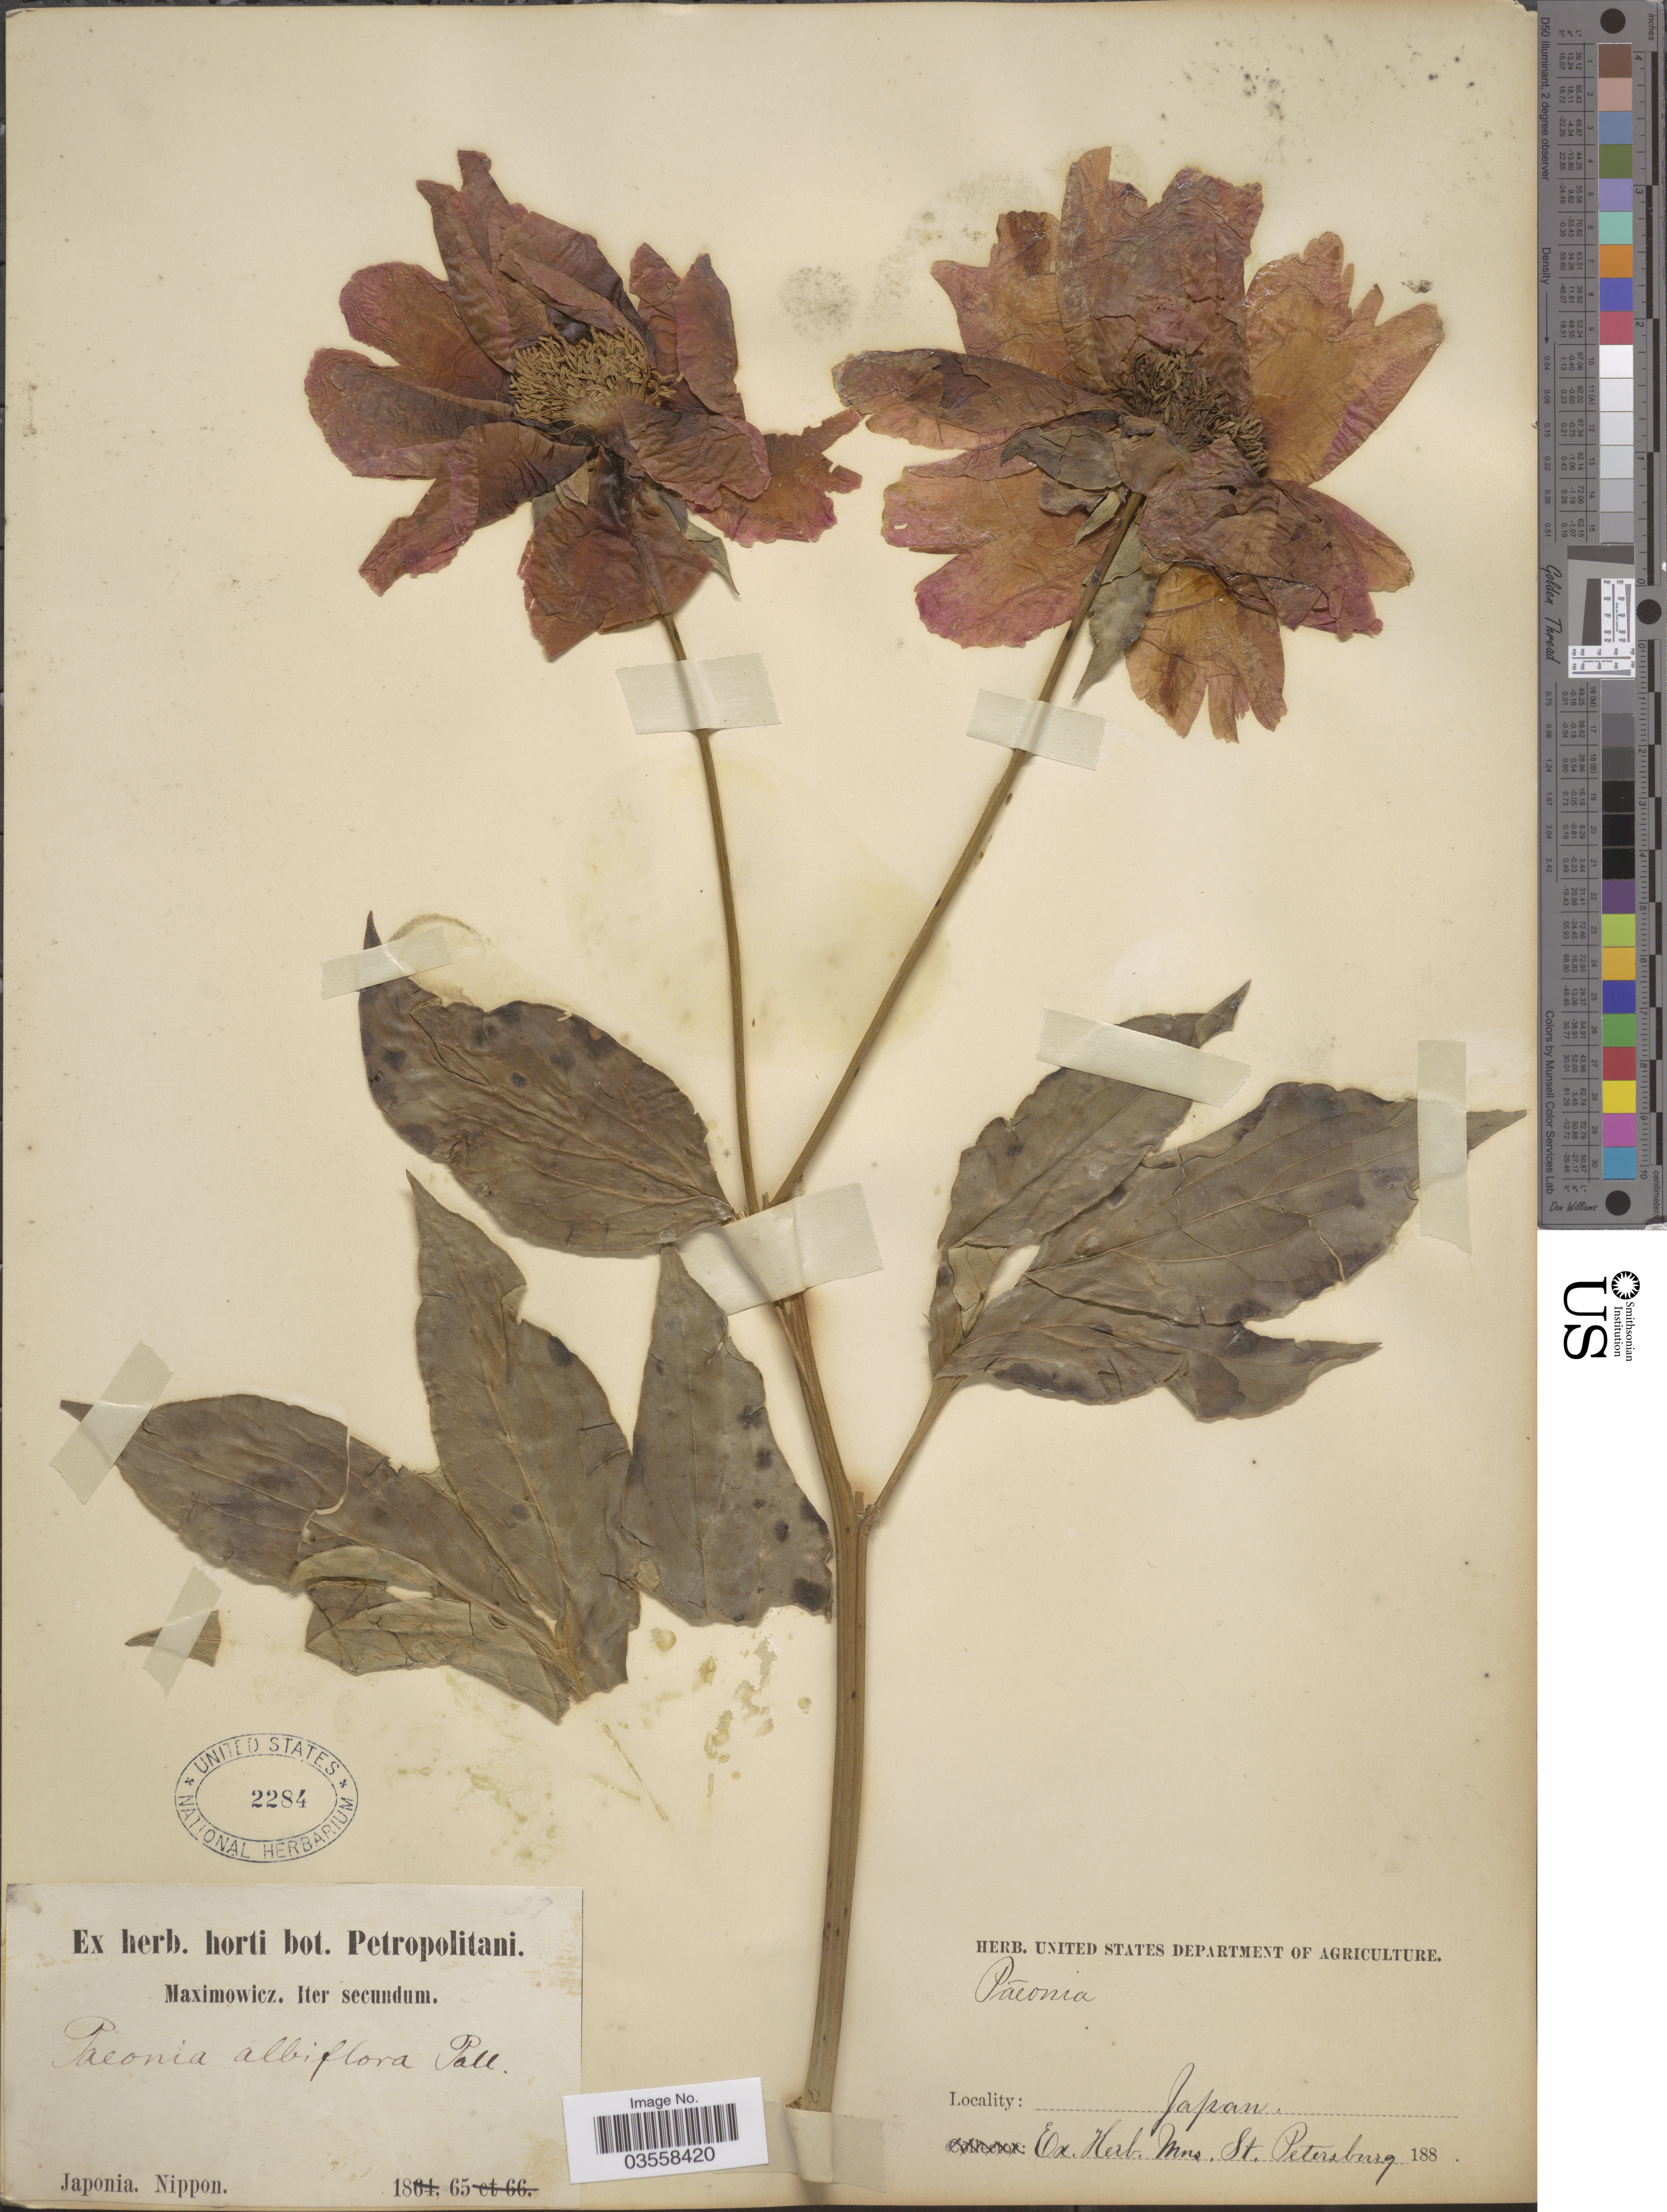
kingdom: Plantae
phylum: Tracheophyta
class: Magnoliopsida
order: Saxifragales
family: Paeoniaceae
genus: Paeonia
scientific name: Paeonia lactiflora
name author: Pall.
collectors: Maximowicz, --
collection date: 1865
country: Japan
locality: Nippon.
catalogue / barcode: US 2284